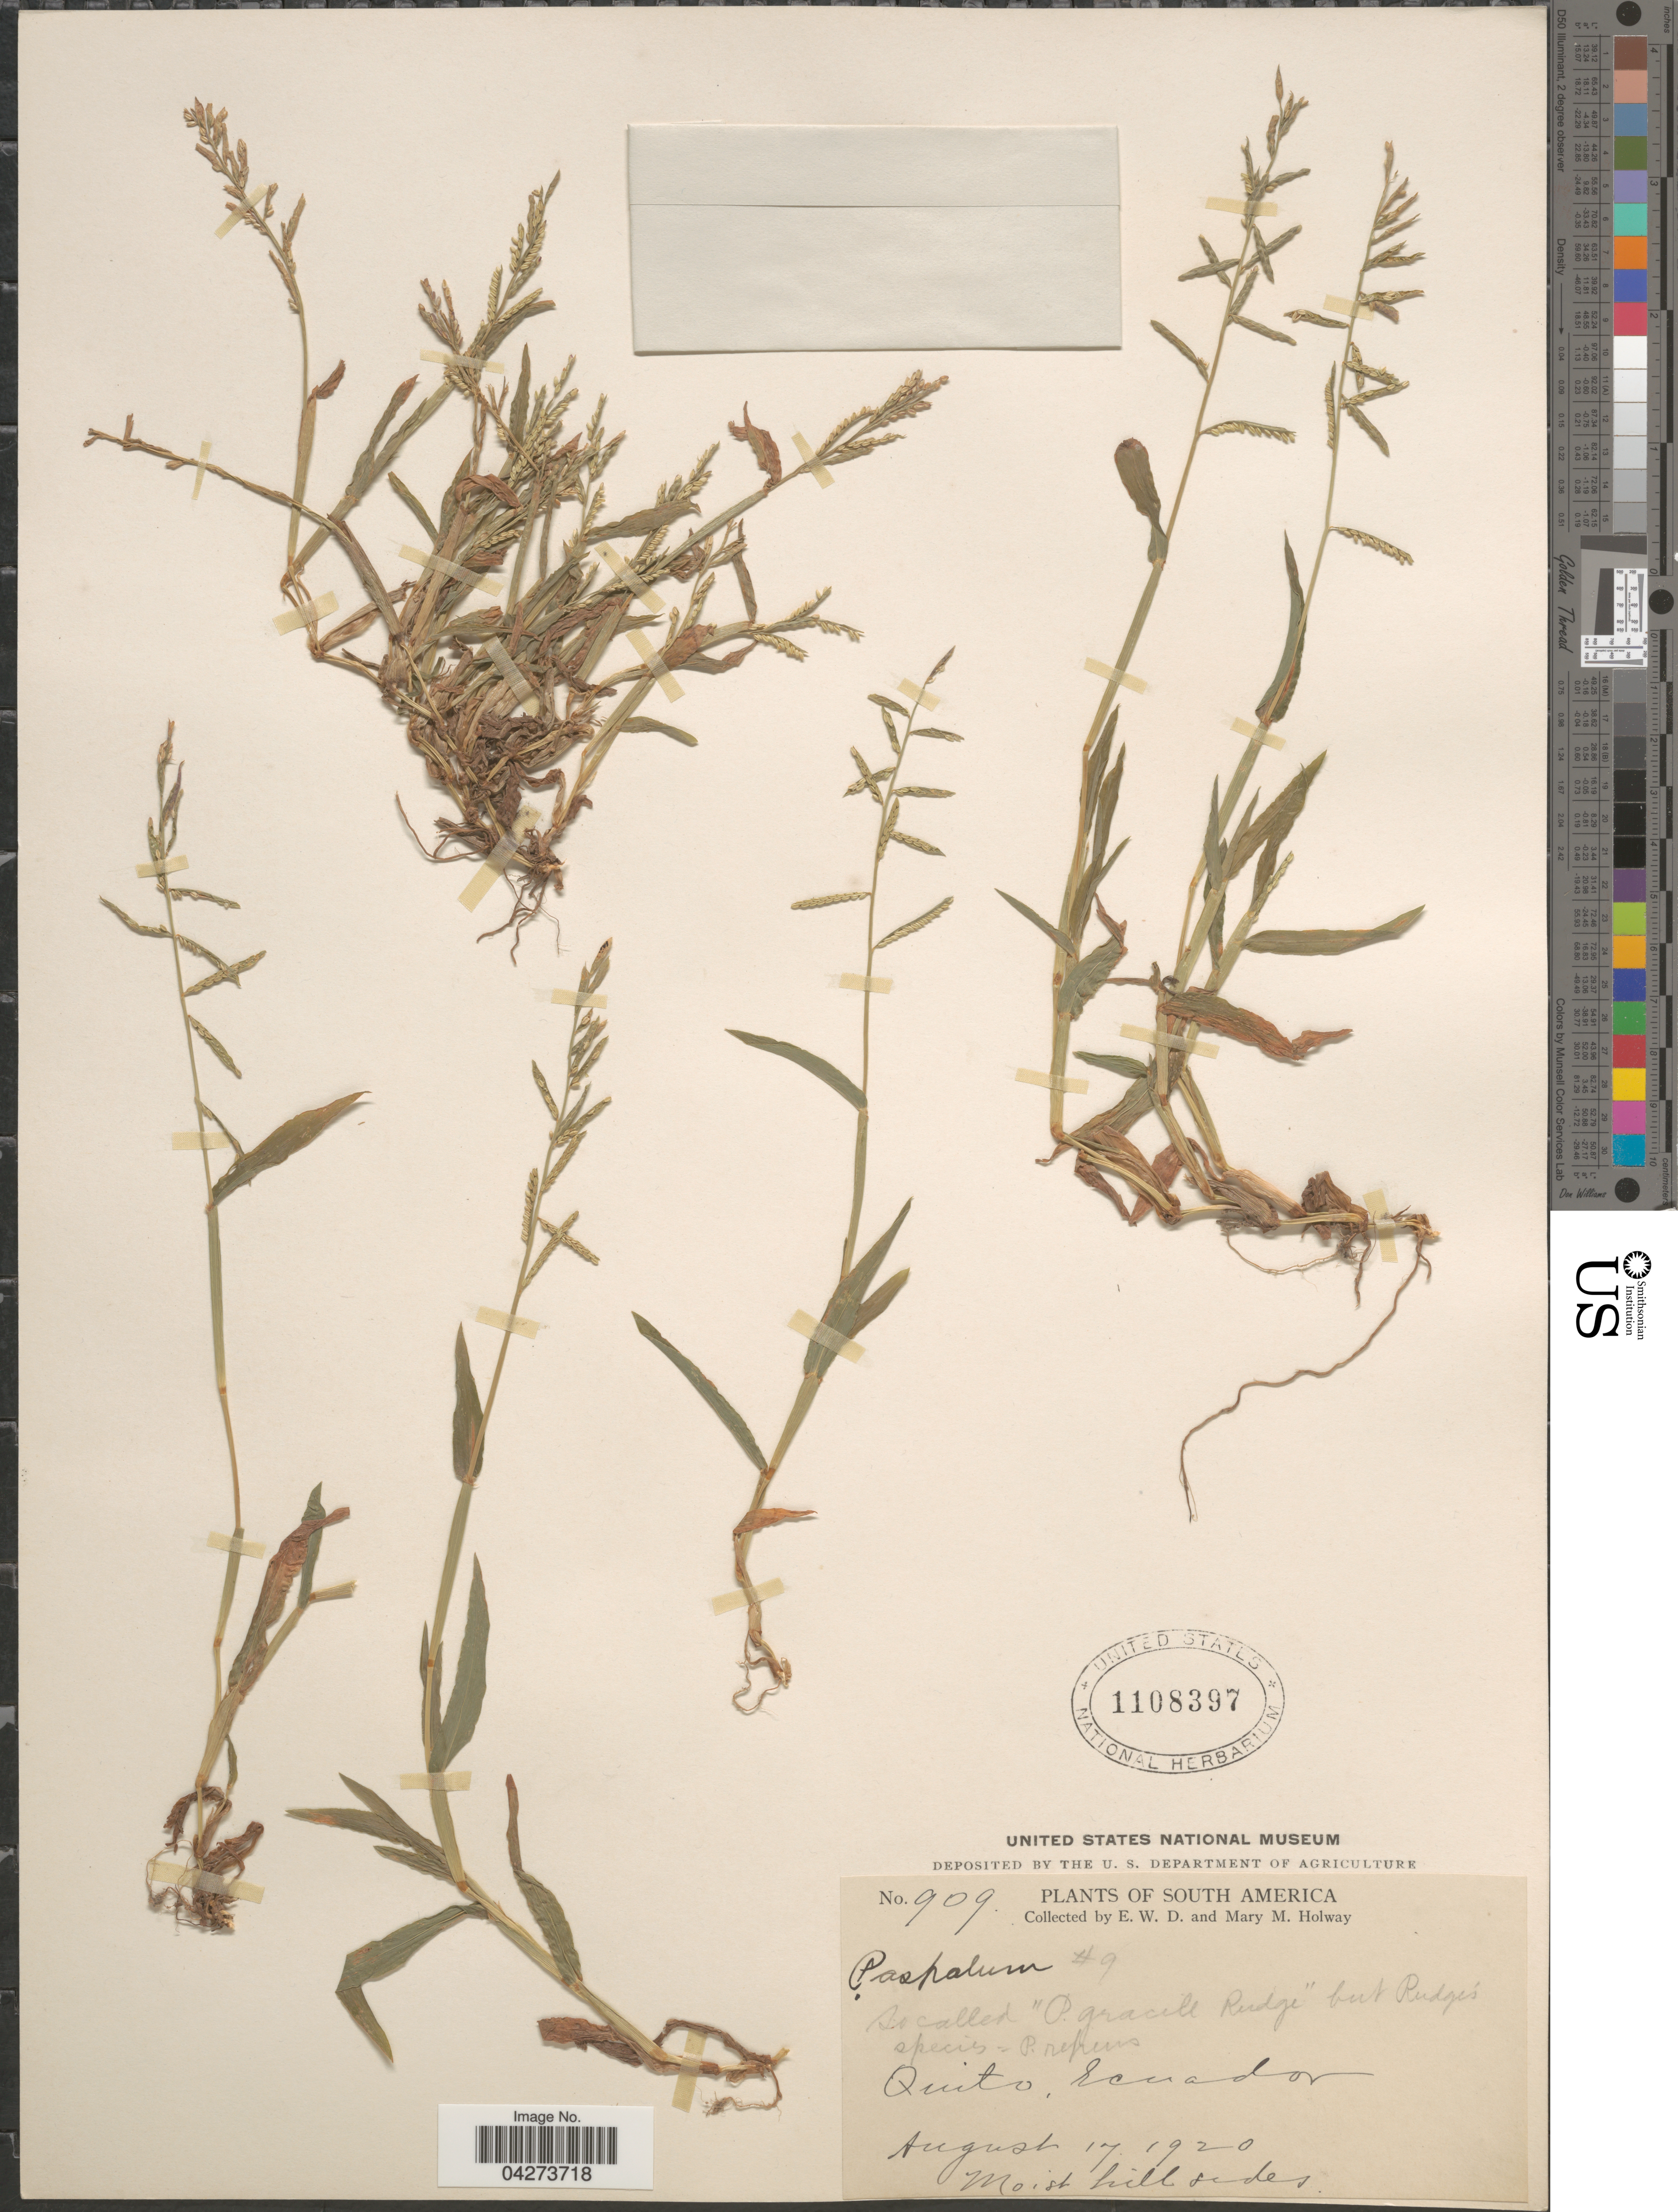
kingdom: Plantae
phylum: Tracheophyta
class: Liliopsida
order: Poales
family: Poaceae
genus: Paspalum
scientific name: Paspalum penicillatum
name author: Hook. f.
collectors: E. W. D. Holway & M. M. Holway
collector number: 909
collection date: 1920-08-17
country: Ecuador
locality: Quito.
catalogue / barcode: US 1108397